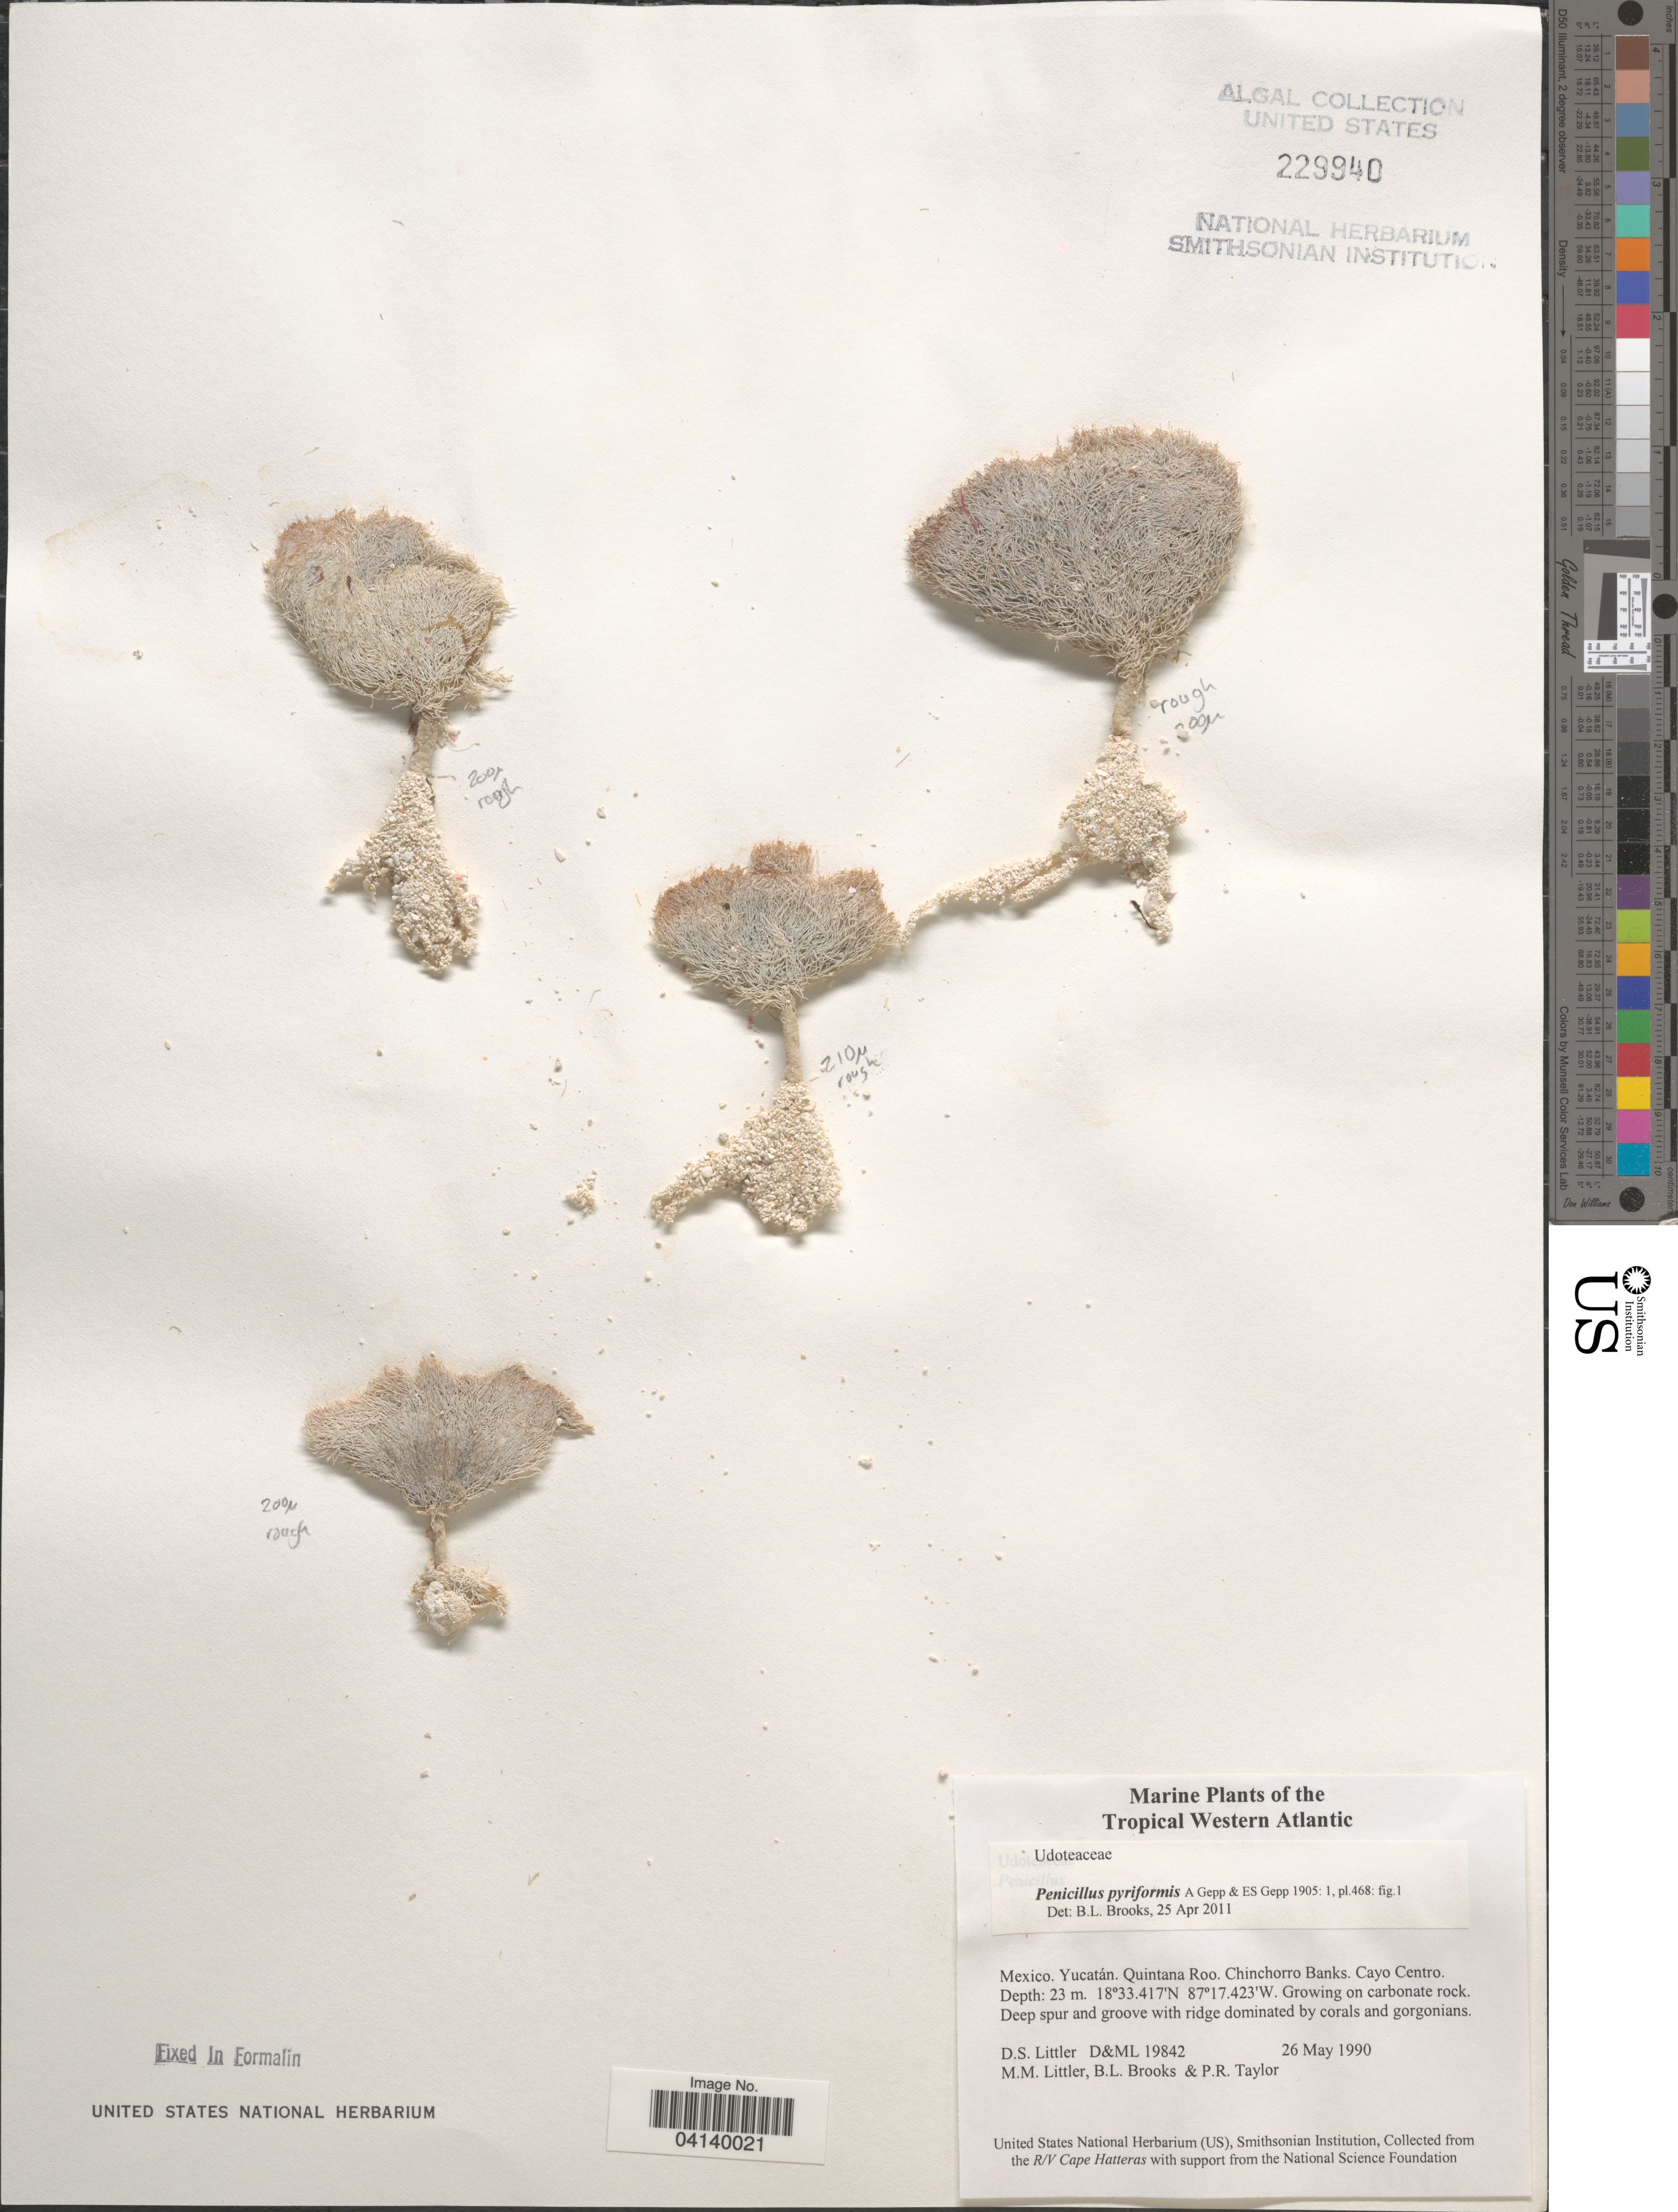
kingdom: Plantae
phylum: Chlorophyta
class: Ulvophyceae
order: Bryopsidales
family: Udoteaceae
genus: Penicillus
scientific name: Penicillus pyriformis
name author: A. Gepp & E. Gepp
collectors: D. S. Littler, B. Brooks & P. R. Taylor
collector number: D&ML19842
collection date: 1990-05-26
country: Mexico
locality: Tropical Western Atlantic. Yucatán. Quintana Roo. Chinchorro Banks. Cayo Centro.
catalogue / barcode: US 229940